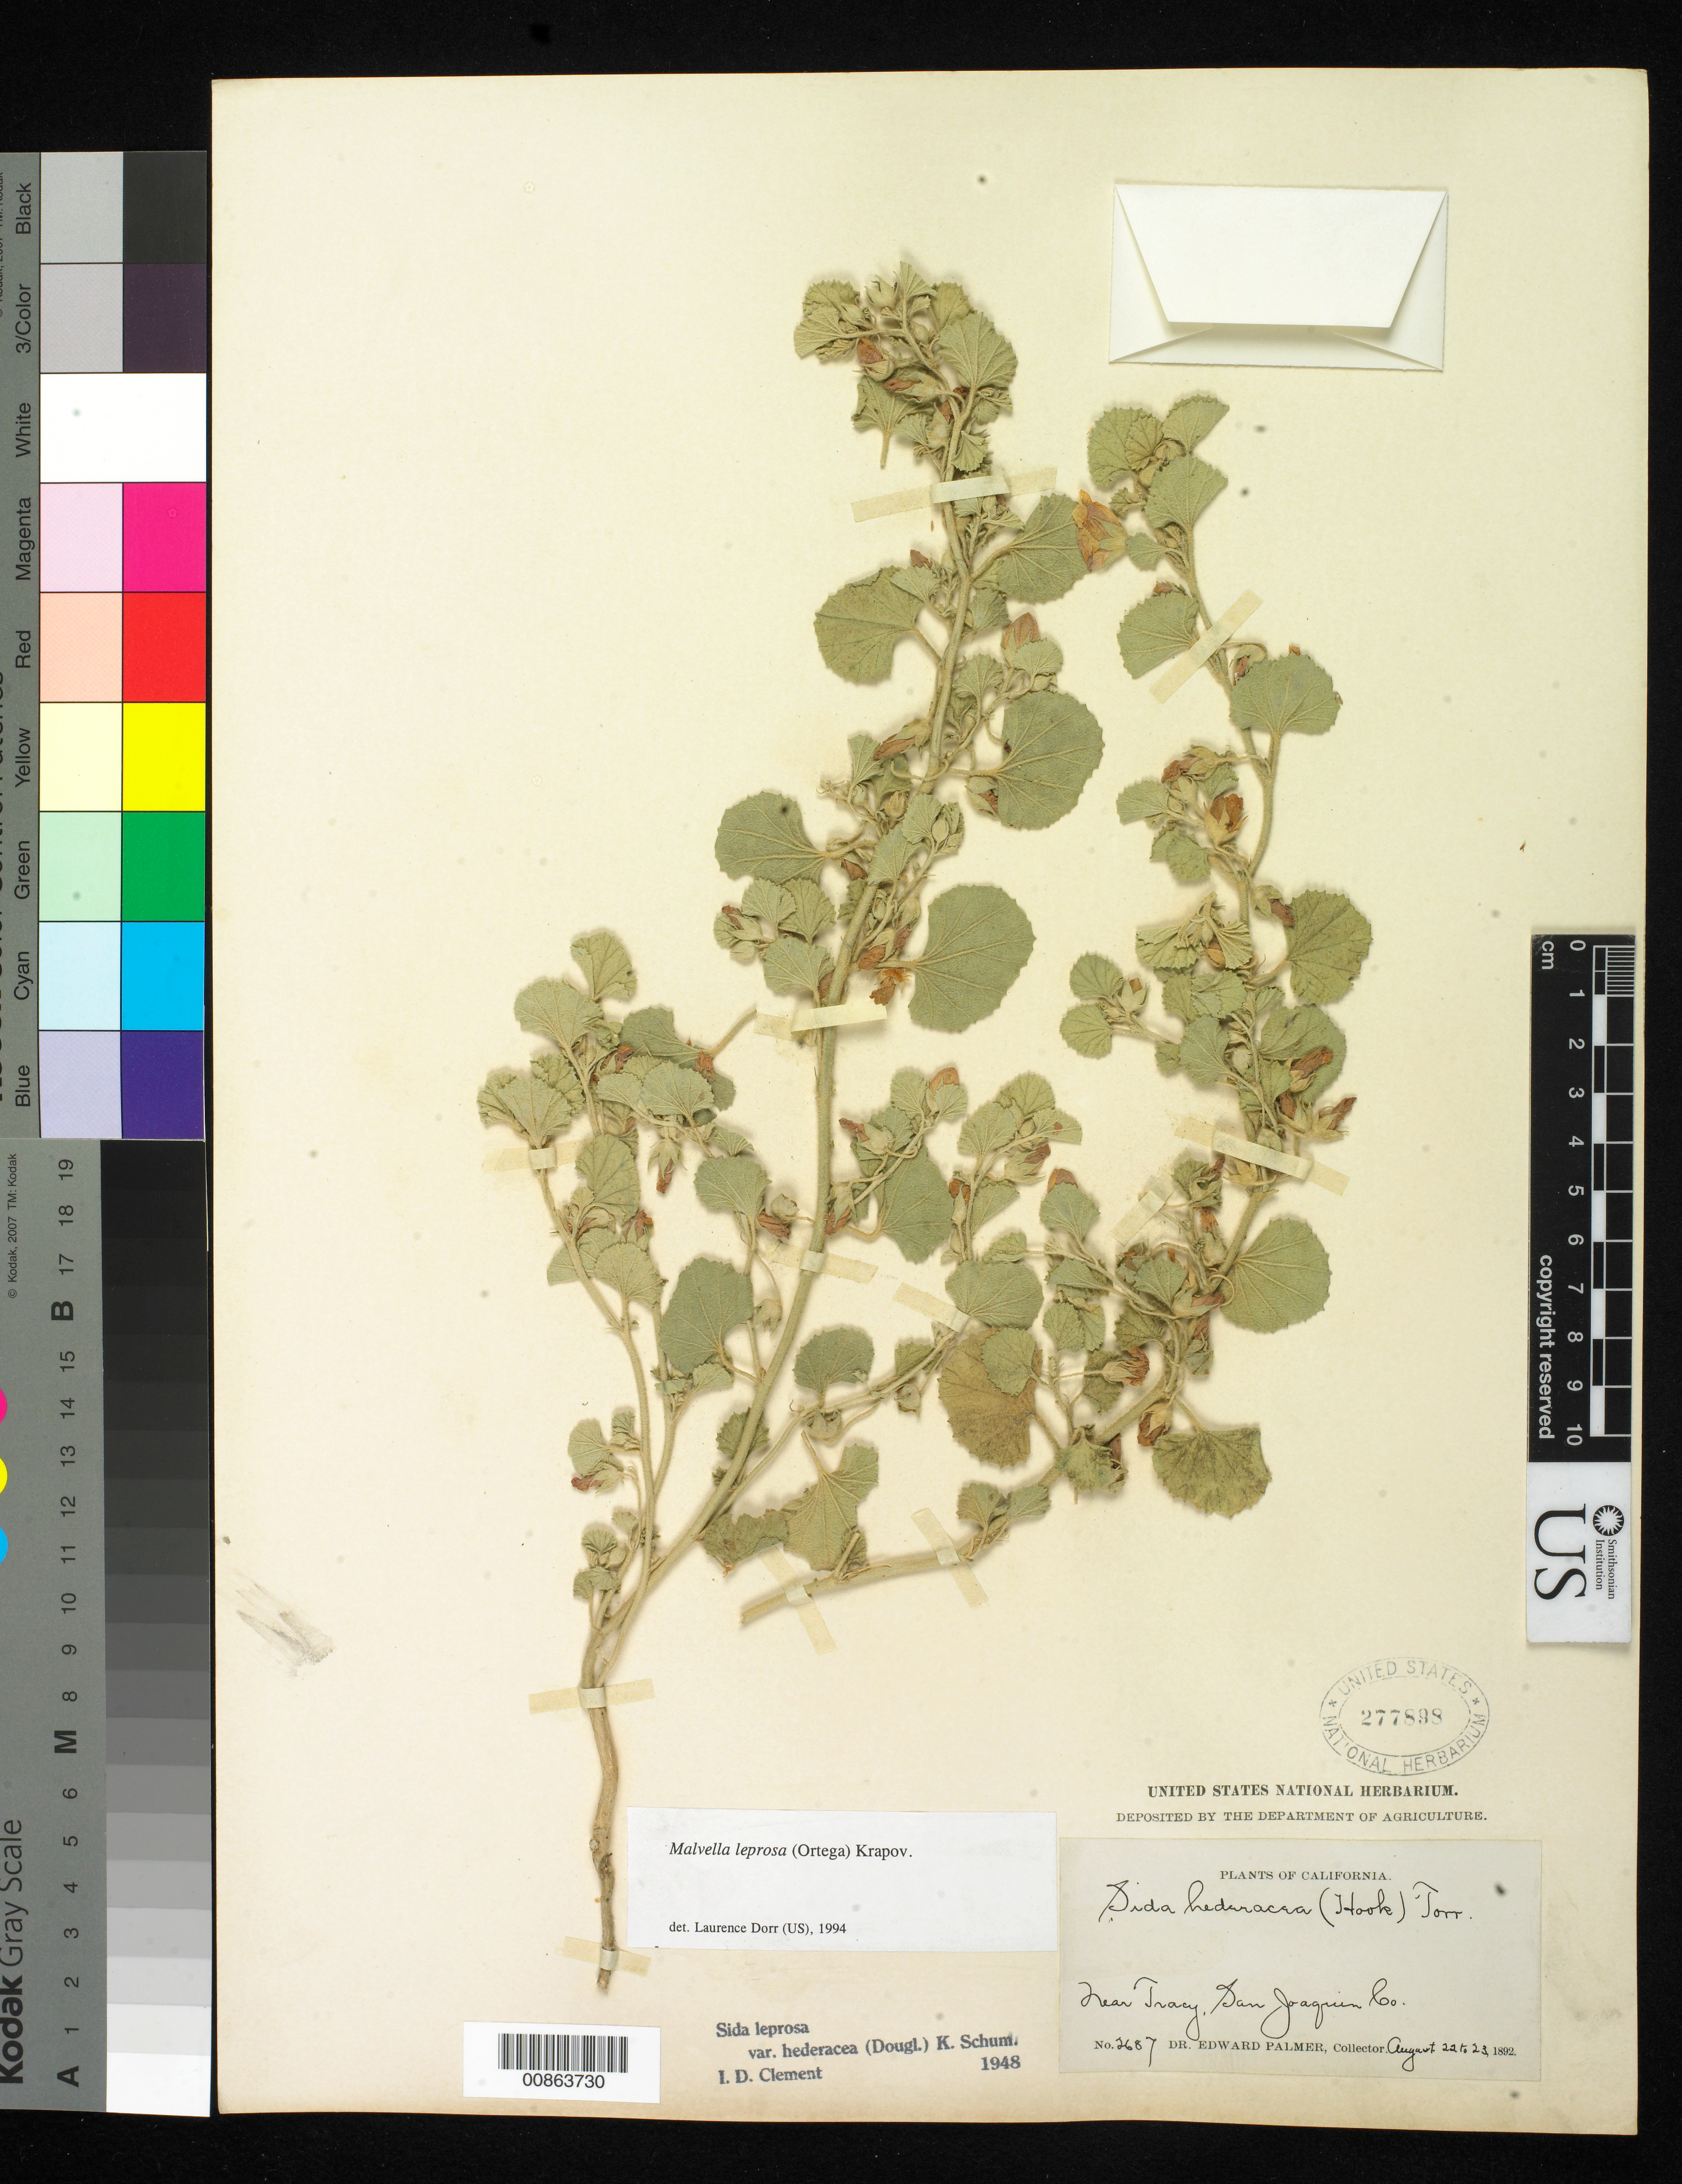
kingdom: Plantae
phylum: Tracheophyta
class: Magnoliopsida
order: Malvales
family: Malvaceae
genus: Malvella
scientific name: Malvella leprosa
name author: (Ortega) Krapov.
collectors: E. Palmer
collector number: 2687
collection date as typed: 22 Aug 1892 to 23 Aug 1892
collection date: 1892-08-22/1892-08-23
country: United States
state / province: California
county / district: San Joaquin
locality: Near Tracy, San Joaquin County, California.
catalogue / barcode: US 277898